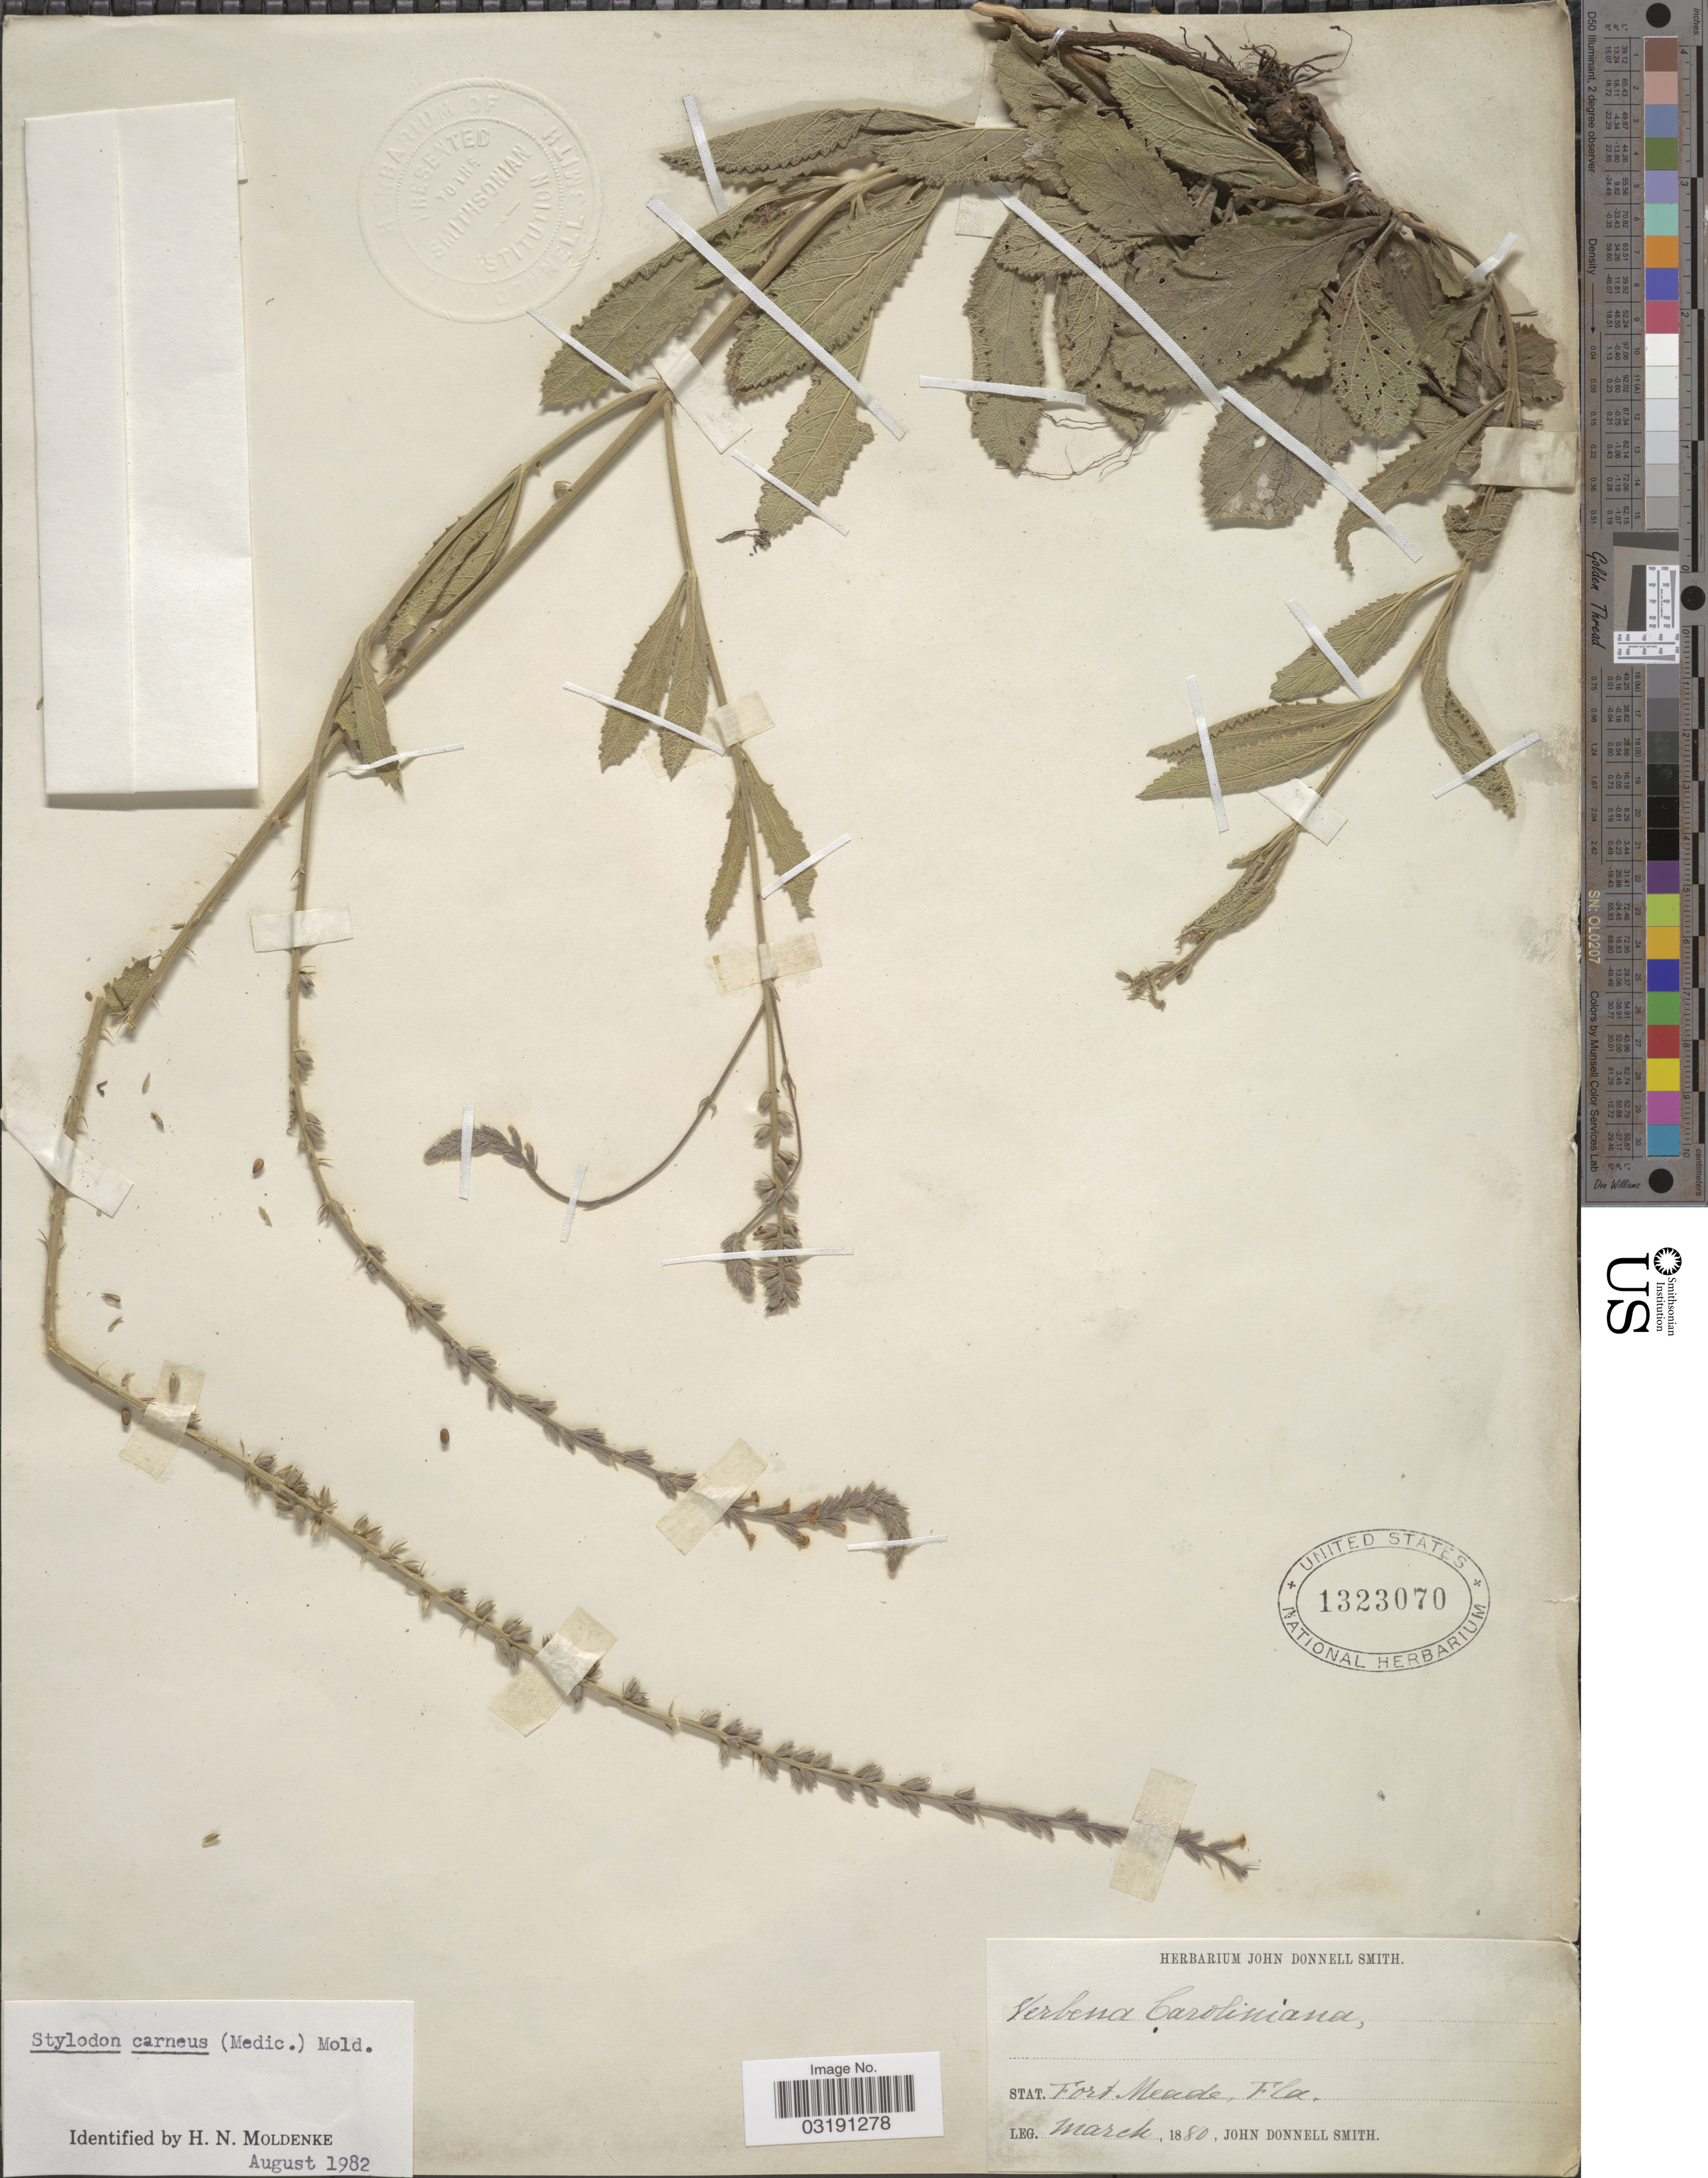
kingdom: Plantae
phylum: Tracheophyta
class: Magnoliopsida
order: Lamiales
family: Verbenaceae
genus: Verbena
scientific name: Verbena carnea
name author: Medik.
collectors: J. Donnell Smith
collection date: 1880-03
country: United States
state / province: Florida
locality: Stat. Fort. Meade, Fla.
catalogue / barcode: US 1323070